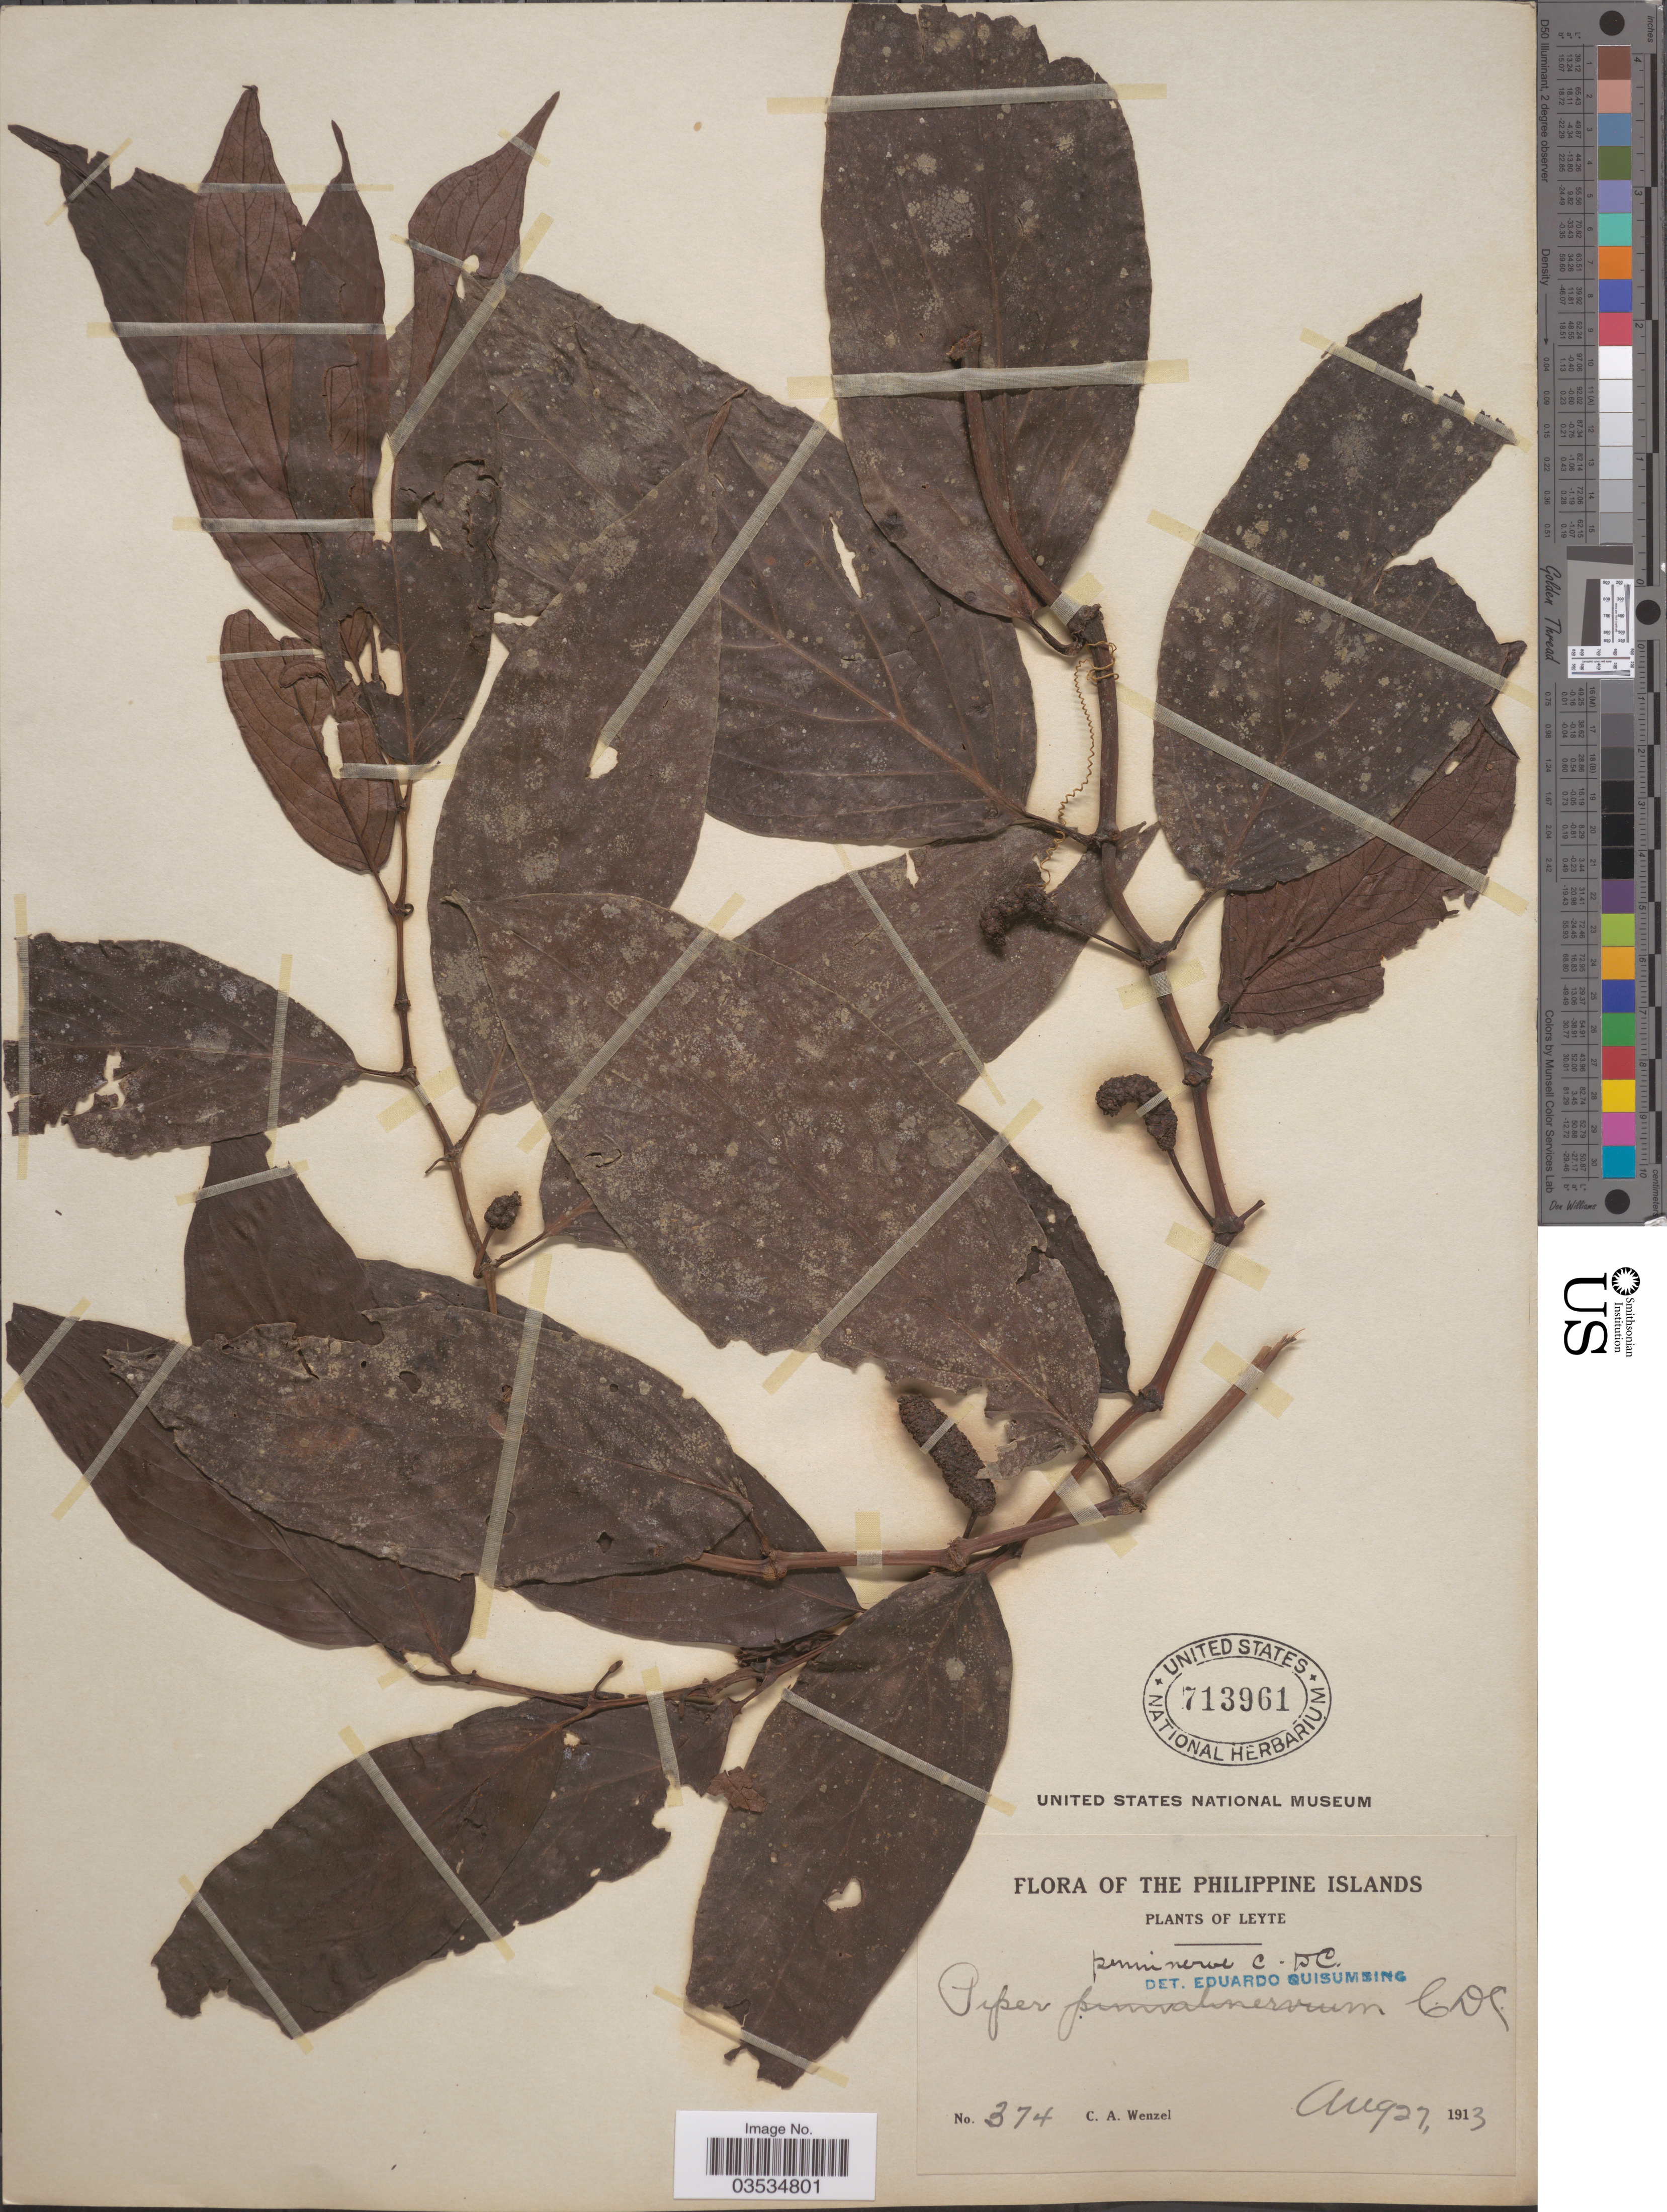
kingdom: Plantae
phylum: Tracheophyta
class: Magnoliopsida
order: Piperales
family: Piperaceae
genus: Piper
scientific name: Piper penninerve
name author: C. DC.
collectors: C. Wenzel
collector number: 374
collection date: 1913-08-27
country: Philippines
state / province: Eastern Visayas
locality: Philippine Islands. Leyte.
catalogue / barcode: US 713961